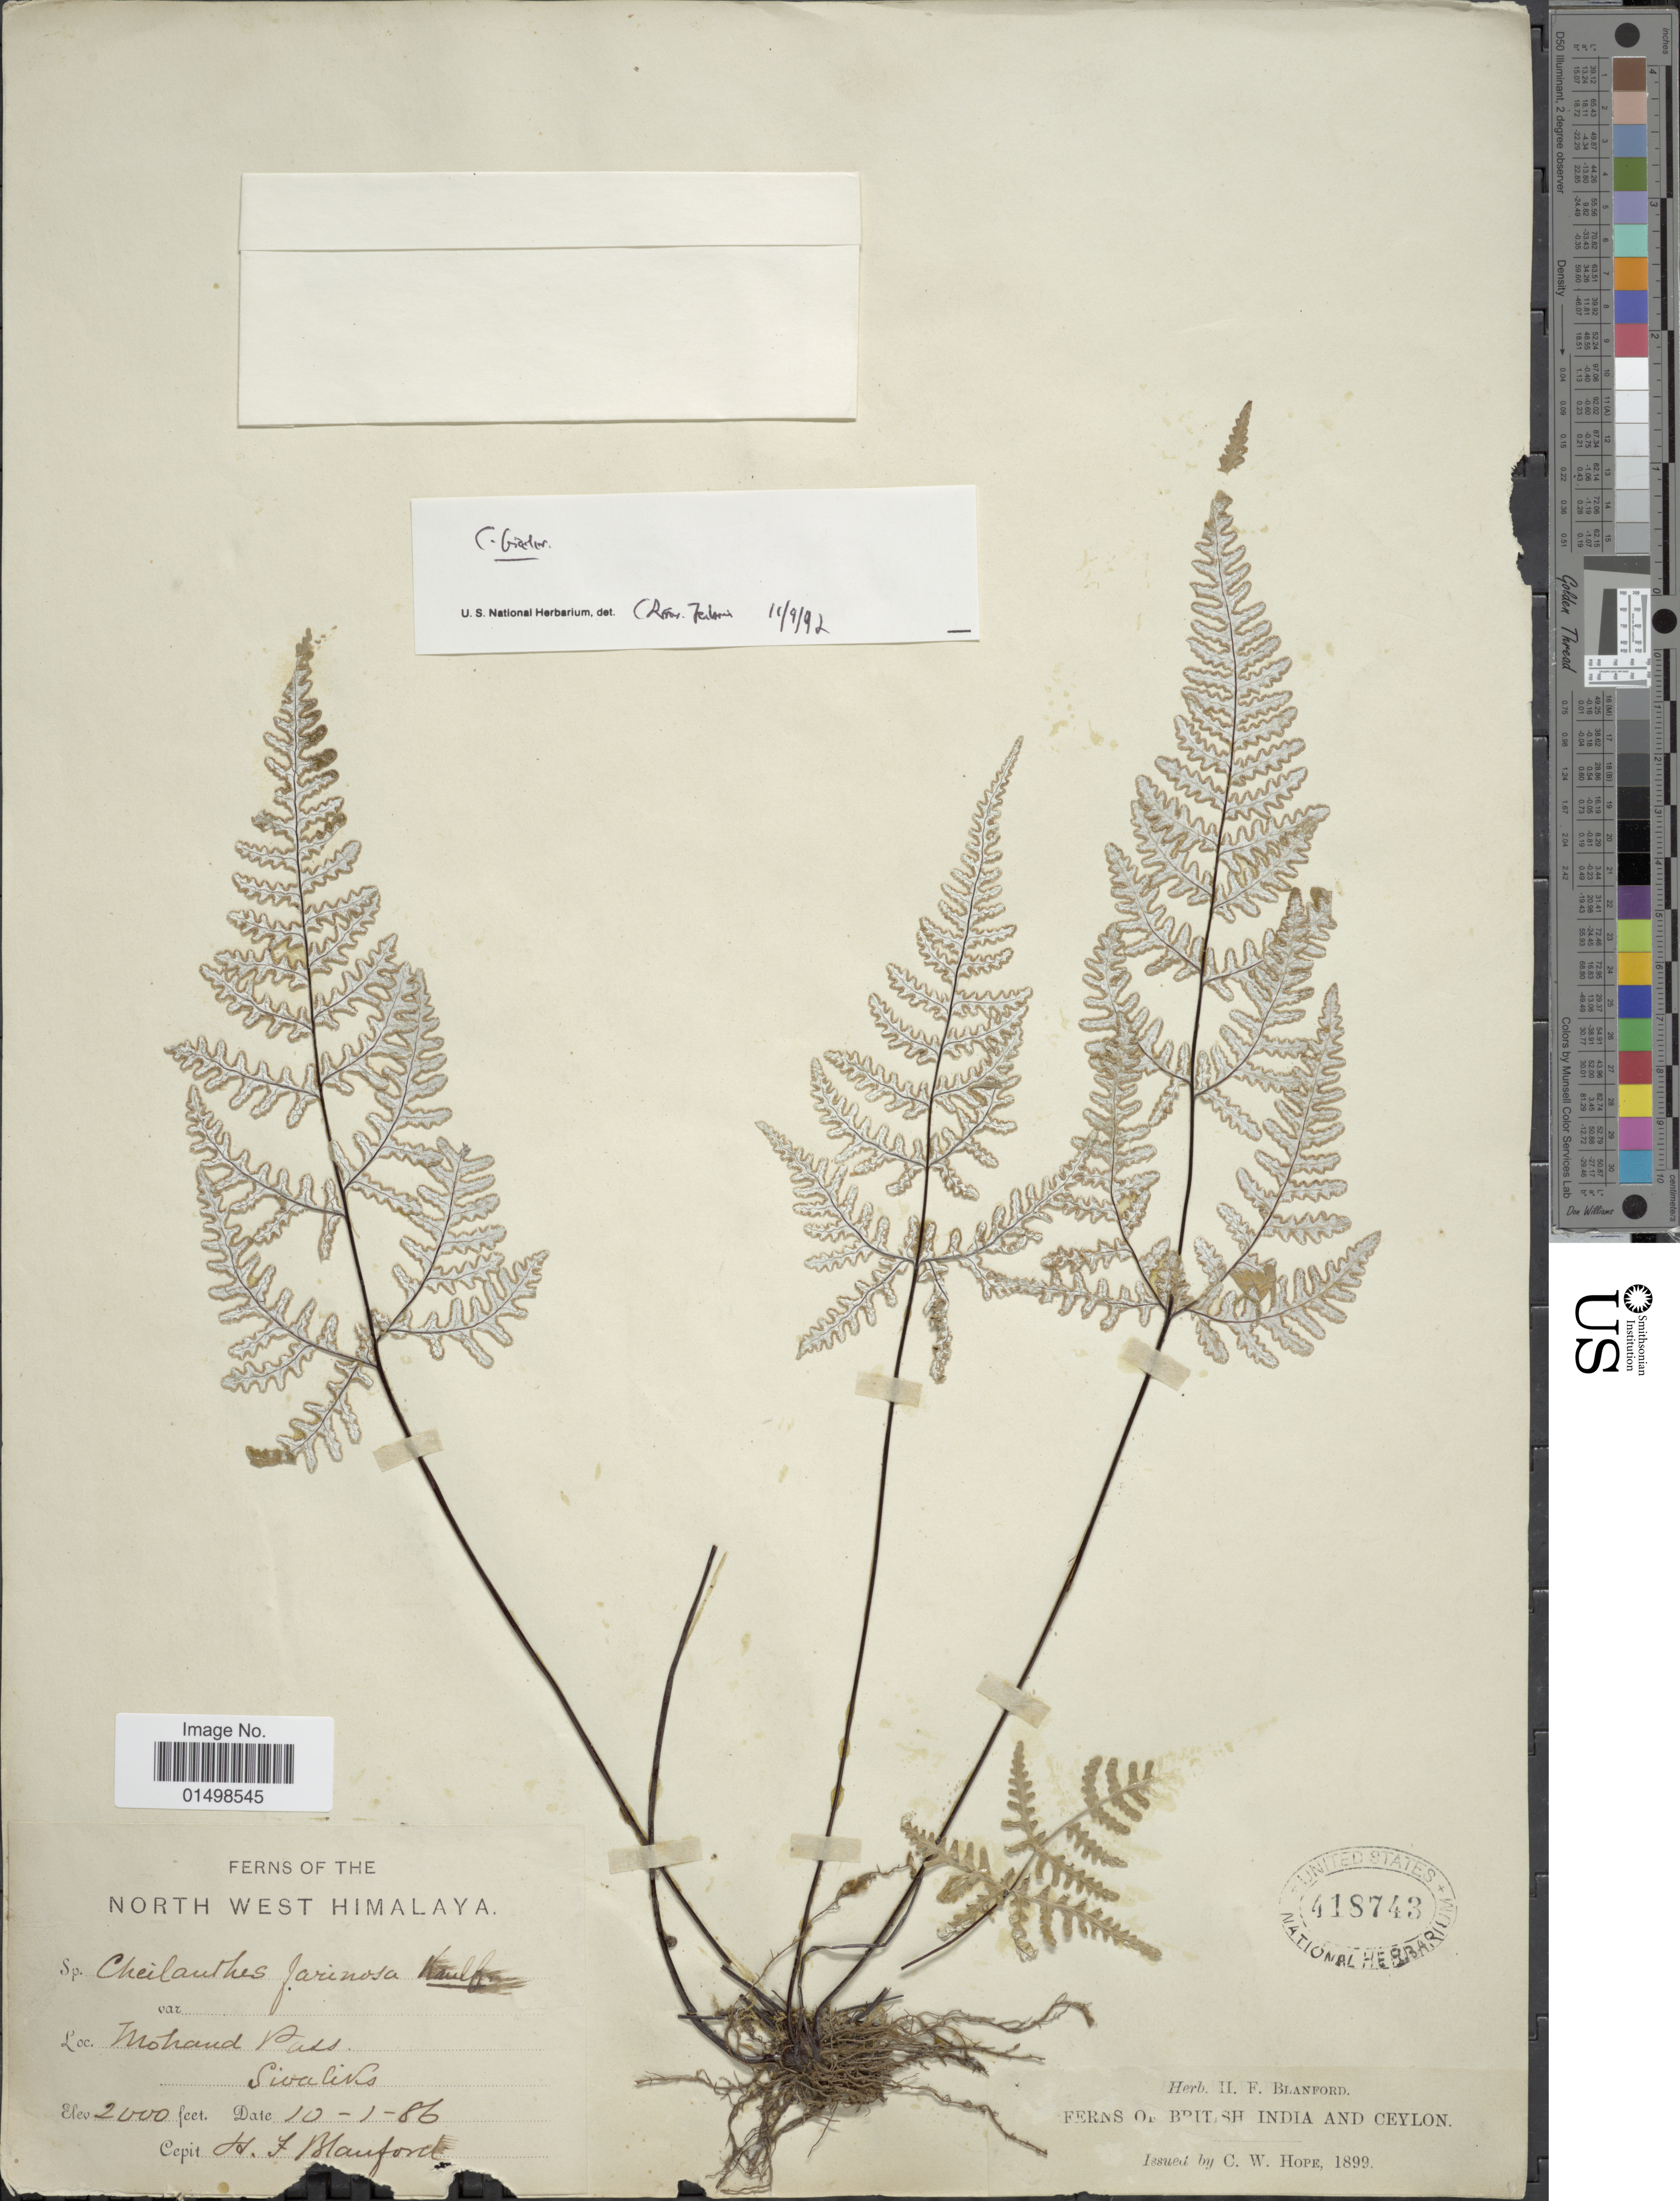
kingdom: Plantae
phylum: Tracheophyta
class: Polypodiopsida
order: Polypodiales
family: Pteridaceae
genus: Aleuritopteris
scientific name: Aleuritopteris farinosa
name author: (Forssk.) Fée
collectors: H. Blanford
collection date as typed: Transcribed d/m/y: 10/1/86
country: India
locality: Ferns of British India and Ceylon. Ferns of the North West Himalaya. Mohand pass. Sivaliks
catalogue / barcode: US 418743